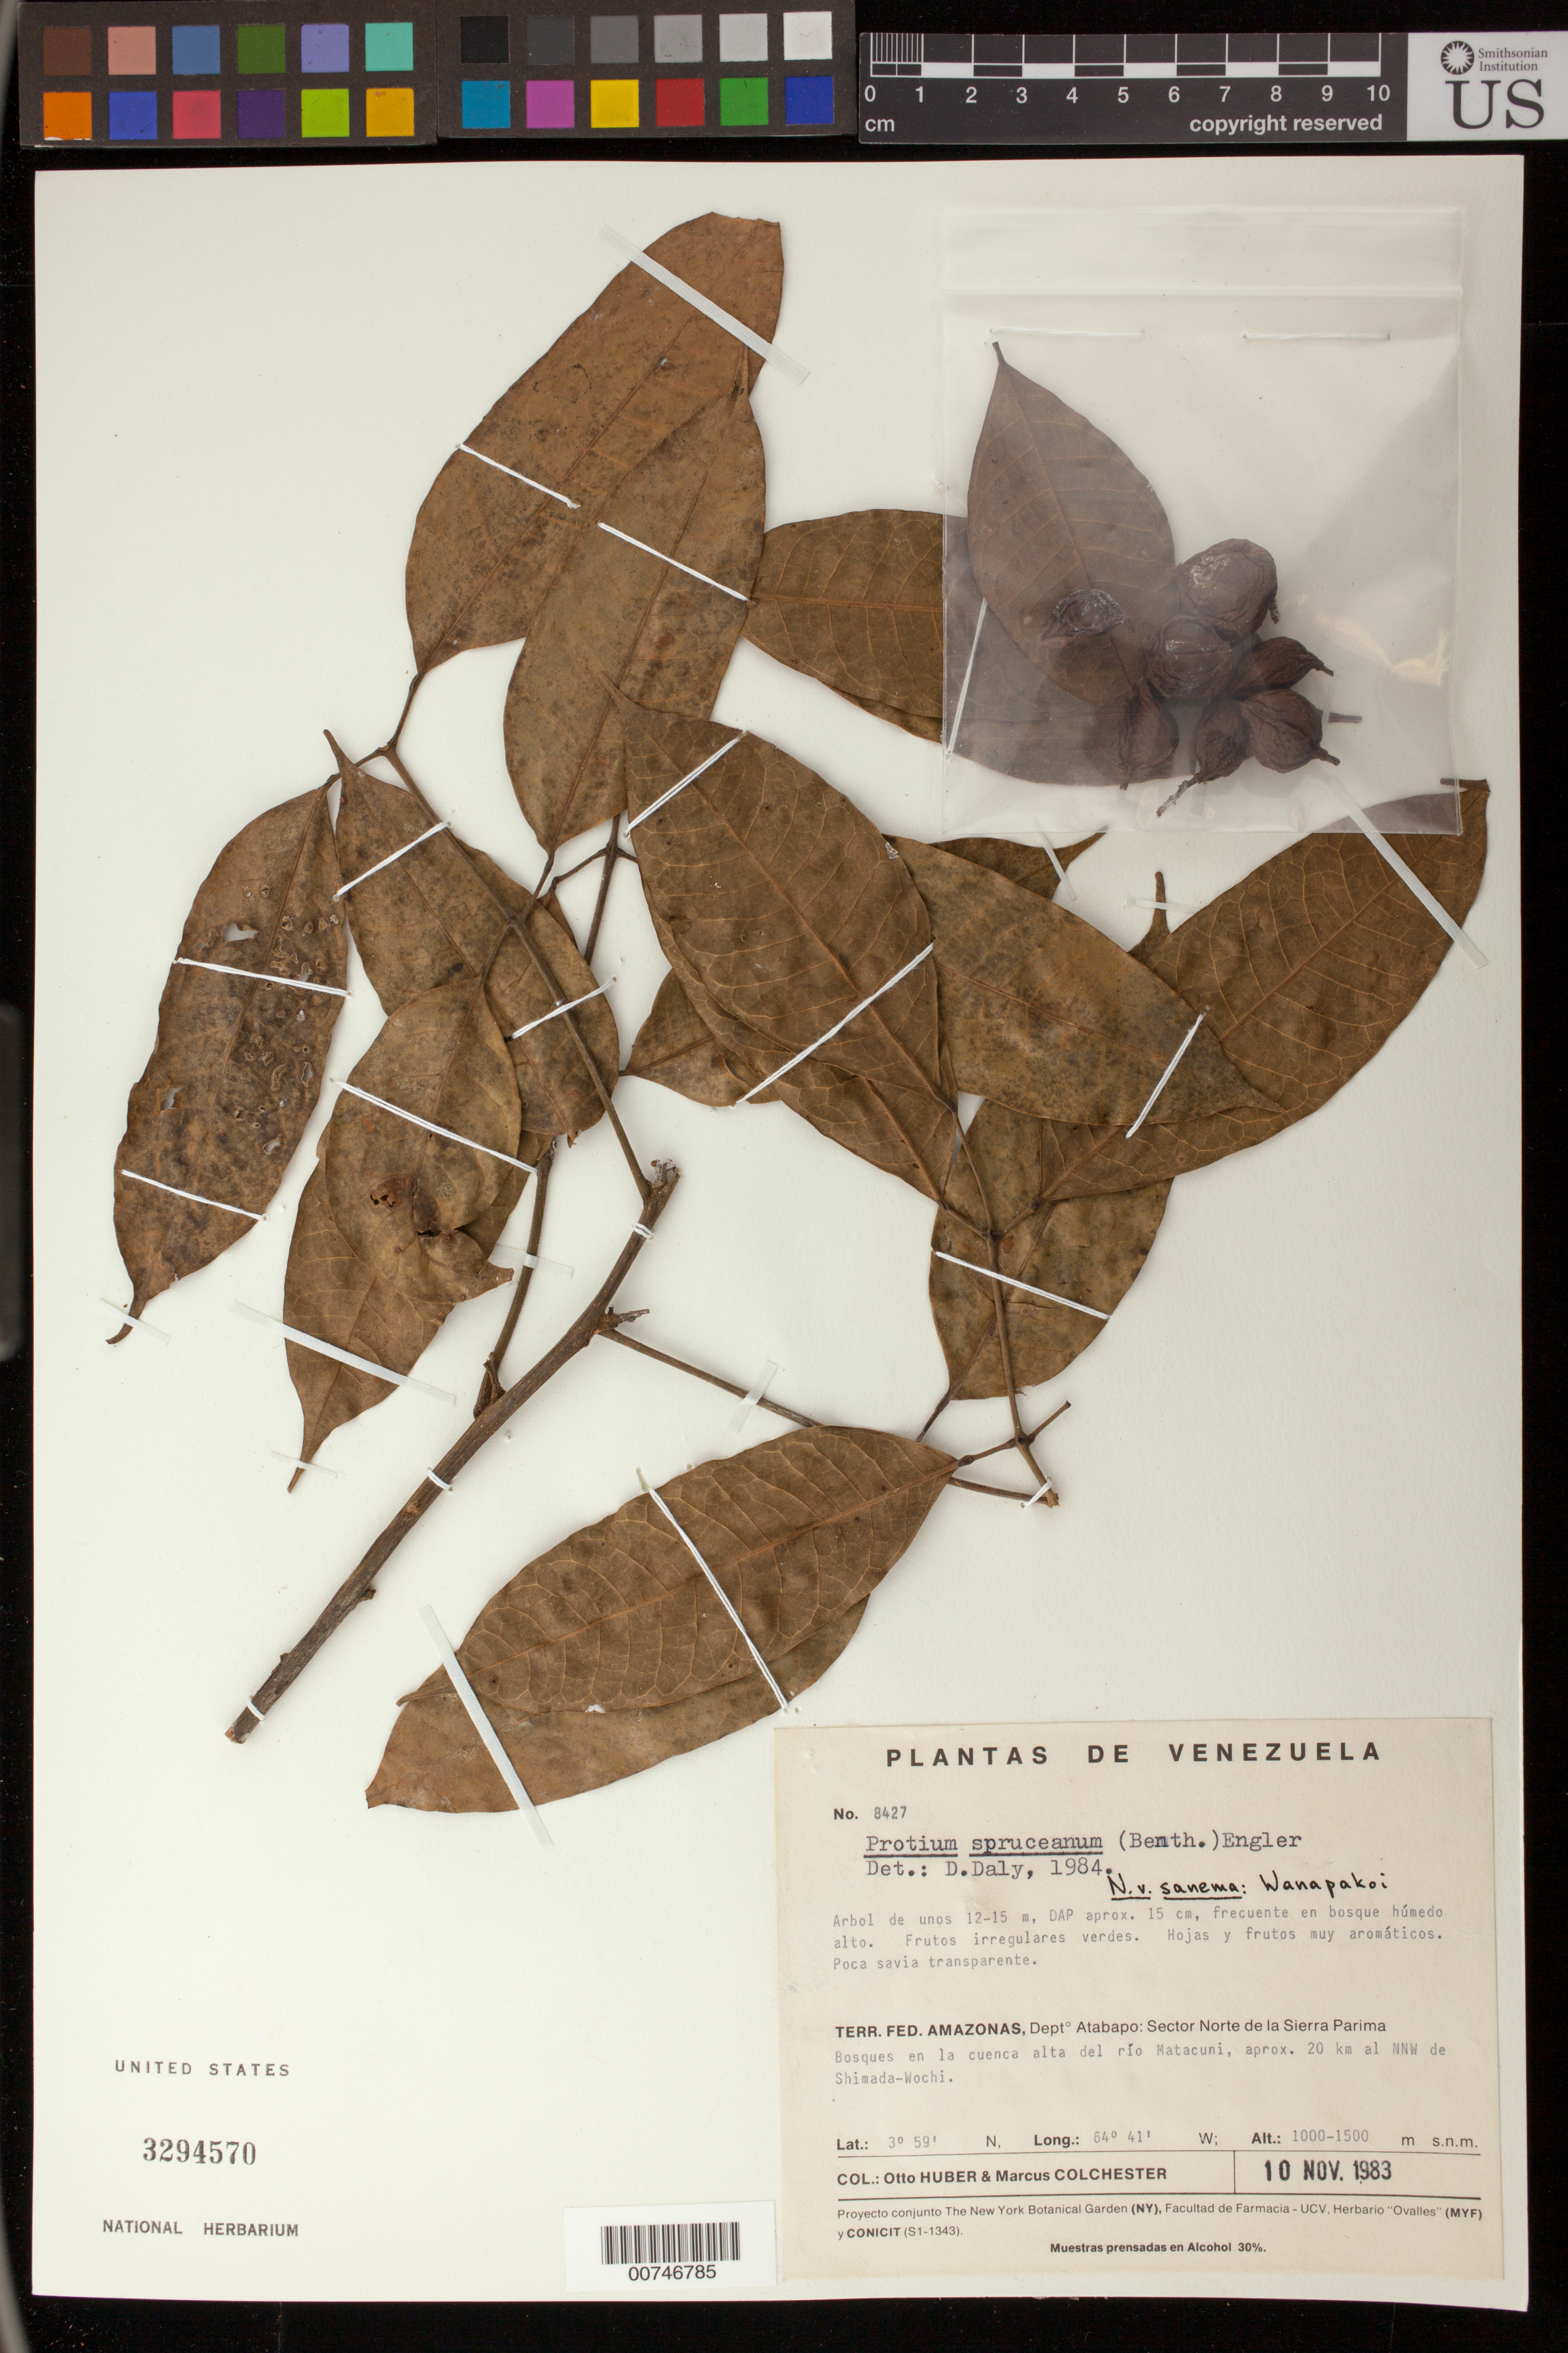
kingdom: Plantae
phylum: Tracheophyta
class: Magnoliopsida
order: Sapindales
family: Burseraceae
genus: Protium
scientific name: Protium spruceanum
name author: (Benth.) Engl.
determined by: Daly, D. C.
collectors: O. Huber & M. Colchester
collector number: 8427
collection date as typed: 10-Nov-83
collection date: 1983-11-10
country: Venezuela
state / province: Amazonas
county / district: Atabapo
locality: Sector Norte de la Sierra Parima, Bosques en la cuenca alta del Río Matacuni, 20 km al NW de Shimada-Wochi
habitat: Bosque humedo alto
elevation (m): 1000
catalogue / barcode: US 3294570